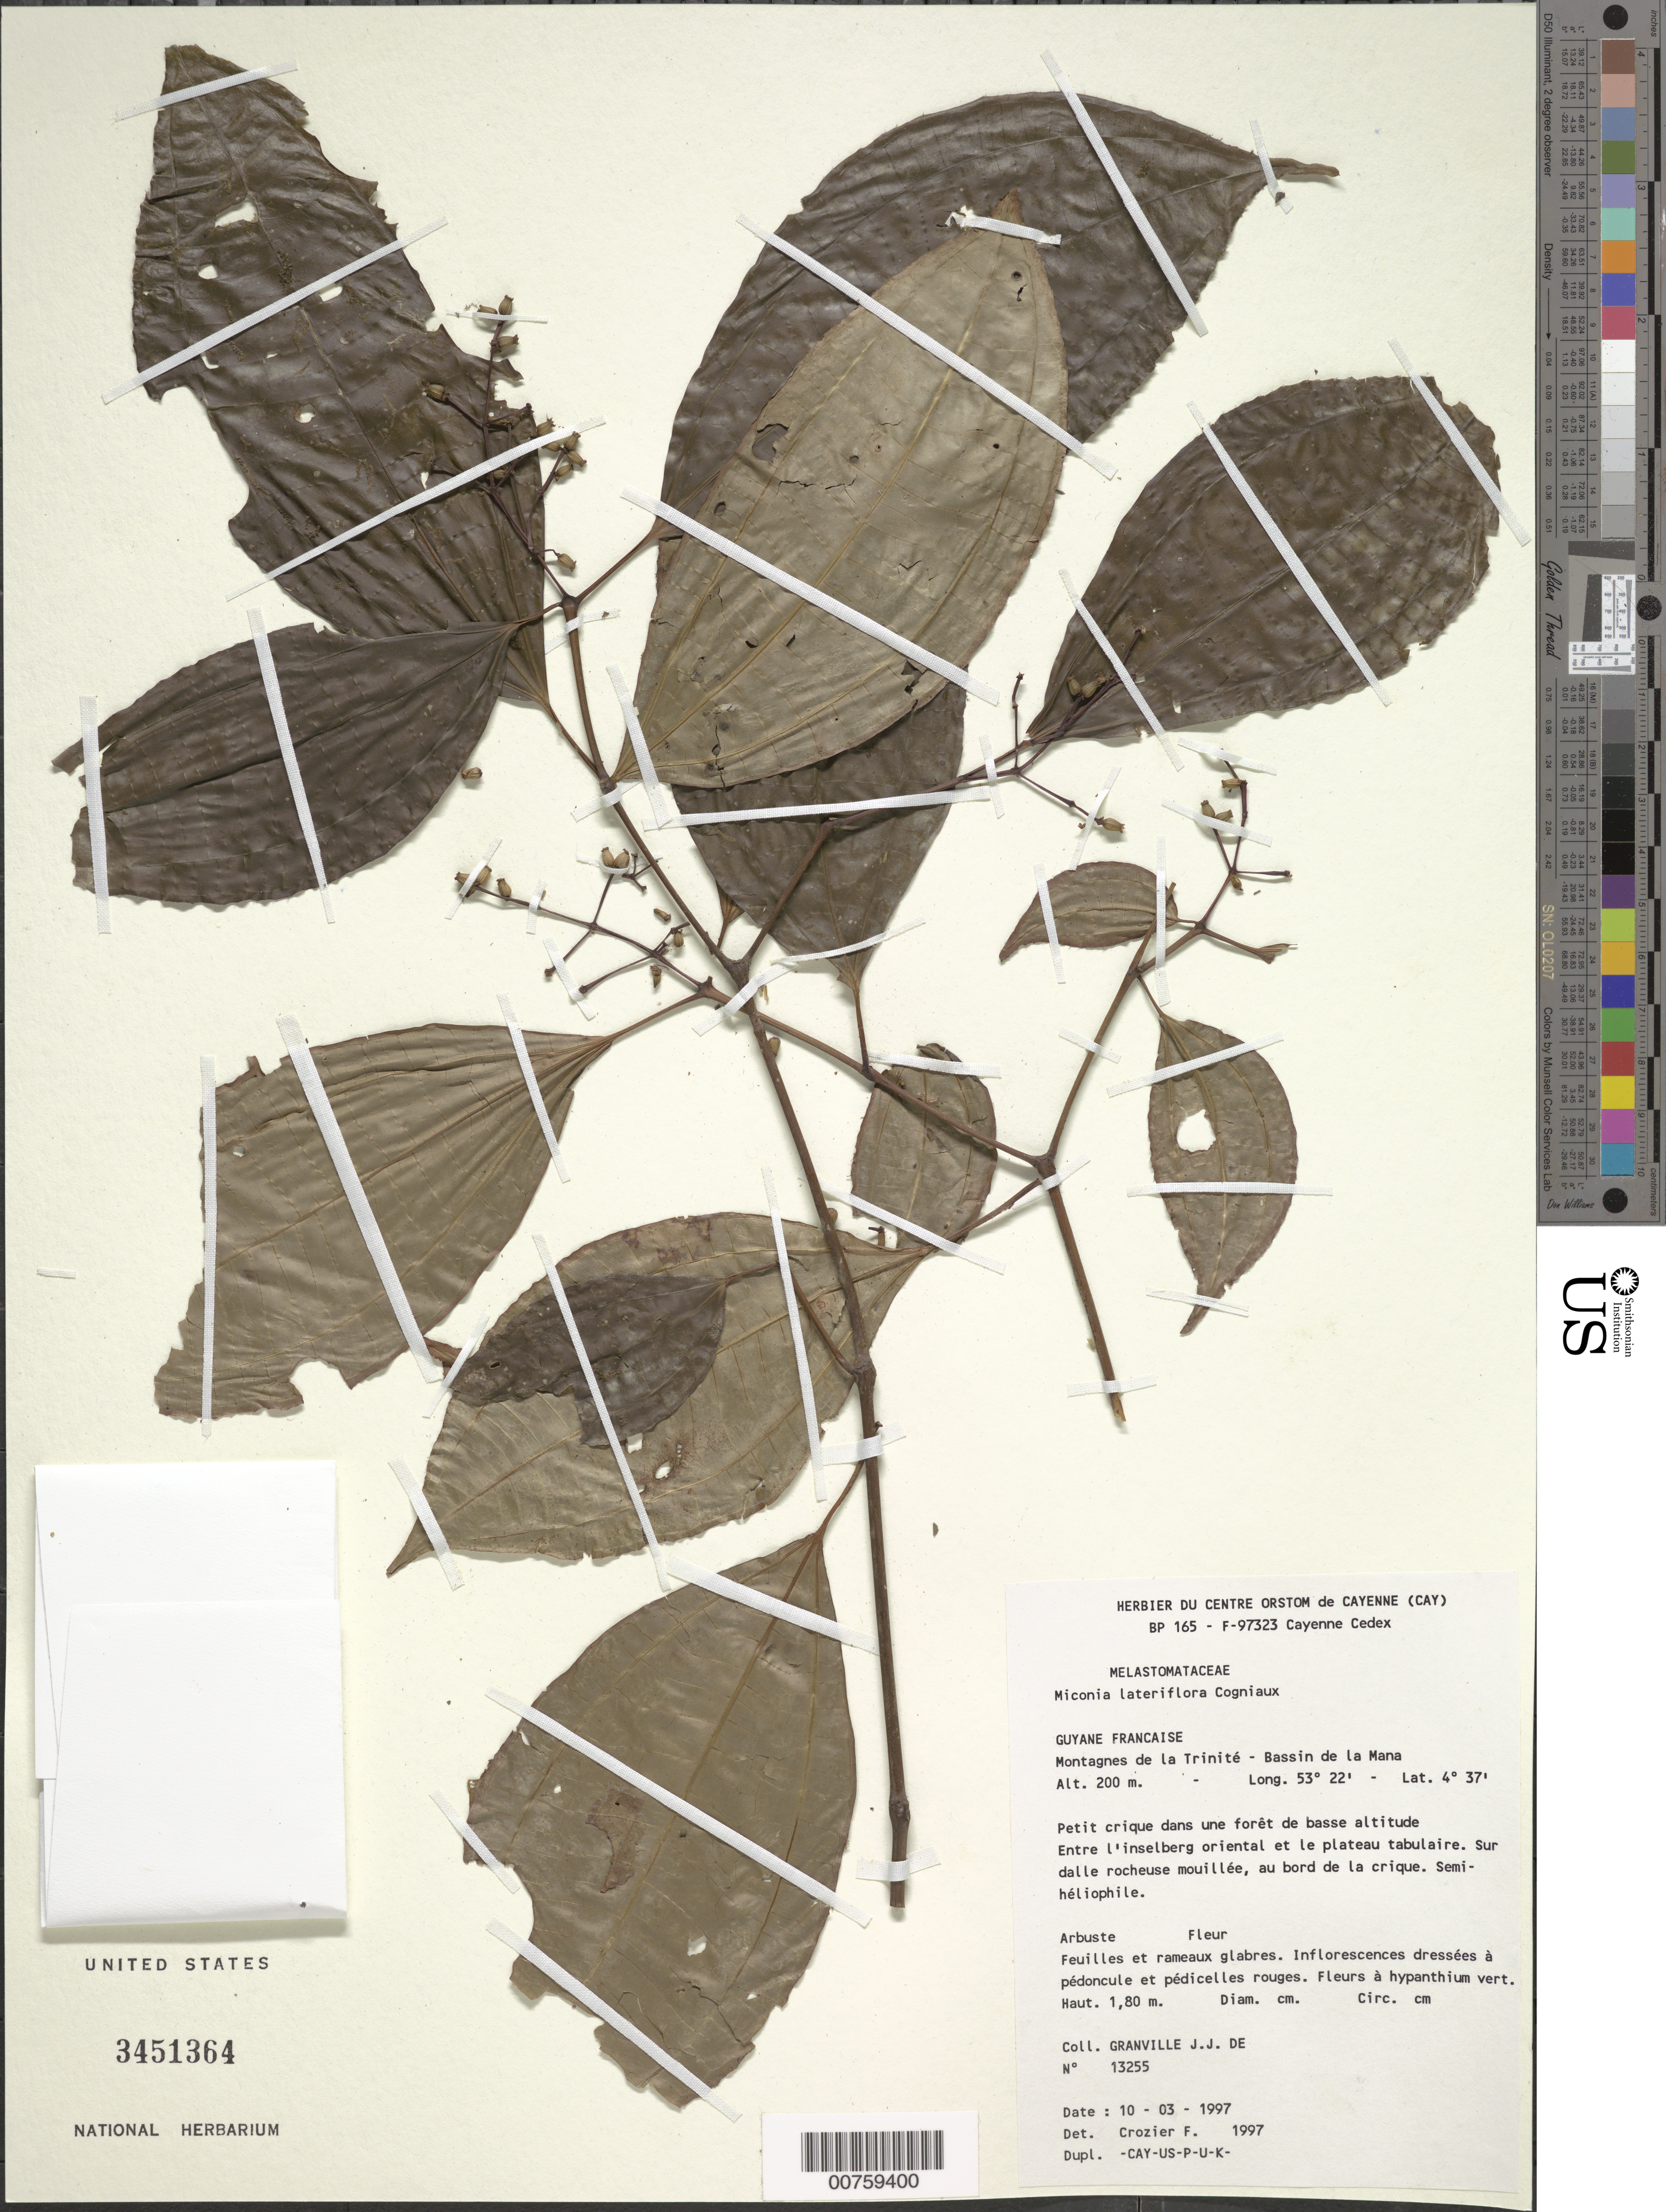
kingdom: Plantae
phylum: Tracheophyta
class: Magnoliopsida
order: Myrtales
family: Melastomataceae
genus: Miconia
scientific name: Miconia lateriflora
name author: Cogn.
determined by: Michelangeli, F. A.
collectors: J.-J. de Granville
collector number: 13255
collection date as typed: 10-Mar-97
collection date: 1997-03-10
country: French Guiana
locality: Montagnes de la Trinité, Bassin de la Mana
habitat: Petit crique dans une forêt de basse alt., entre l'inselberg oriental et sur le plateau tabulaire. Sur dalle rocheuse mouillee, au bord de la crique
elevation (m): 200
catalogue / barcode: US 3451364